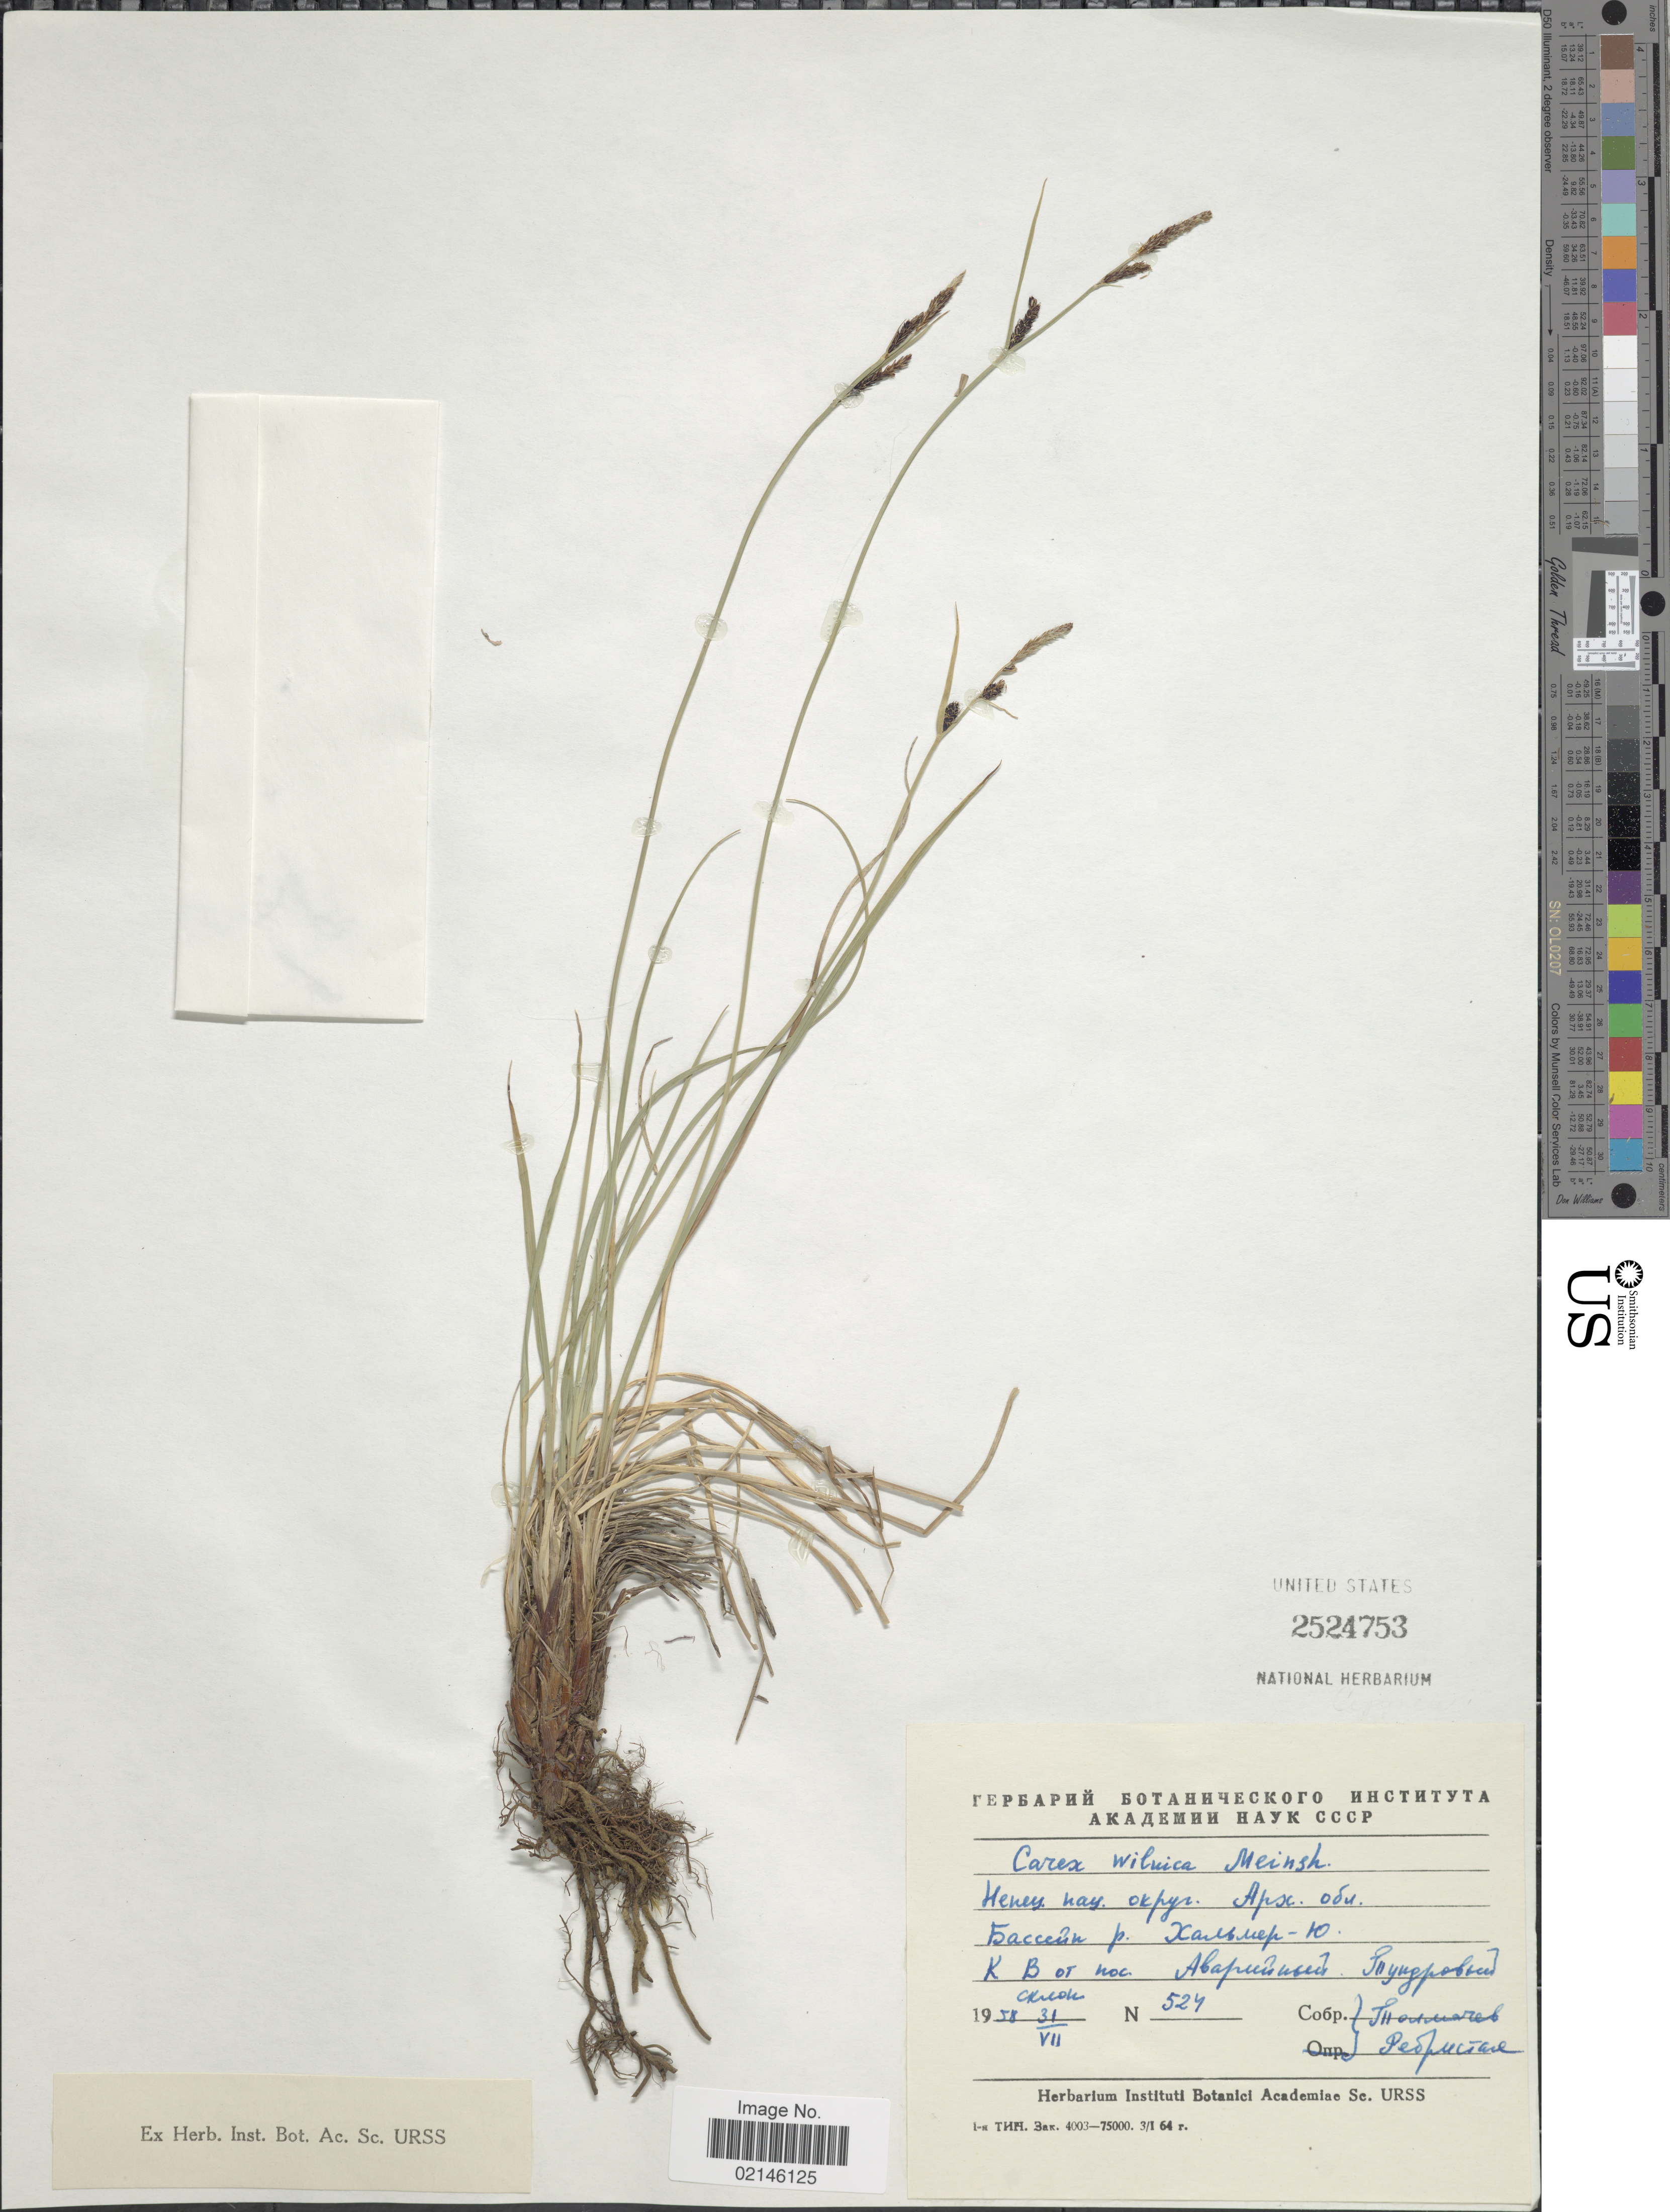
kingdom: Plantae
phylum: Tracheophyta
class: Liliopsida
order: Poales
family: Cyperaceae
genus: Carex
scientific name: Carex wiluica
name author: Meinsh.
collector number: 524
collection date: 1958-07-31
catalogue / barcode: US 2524753